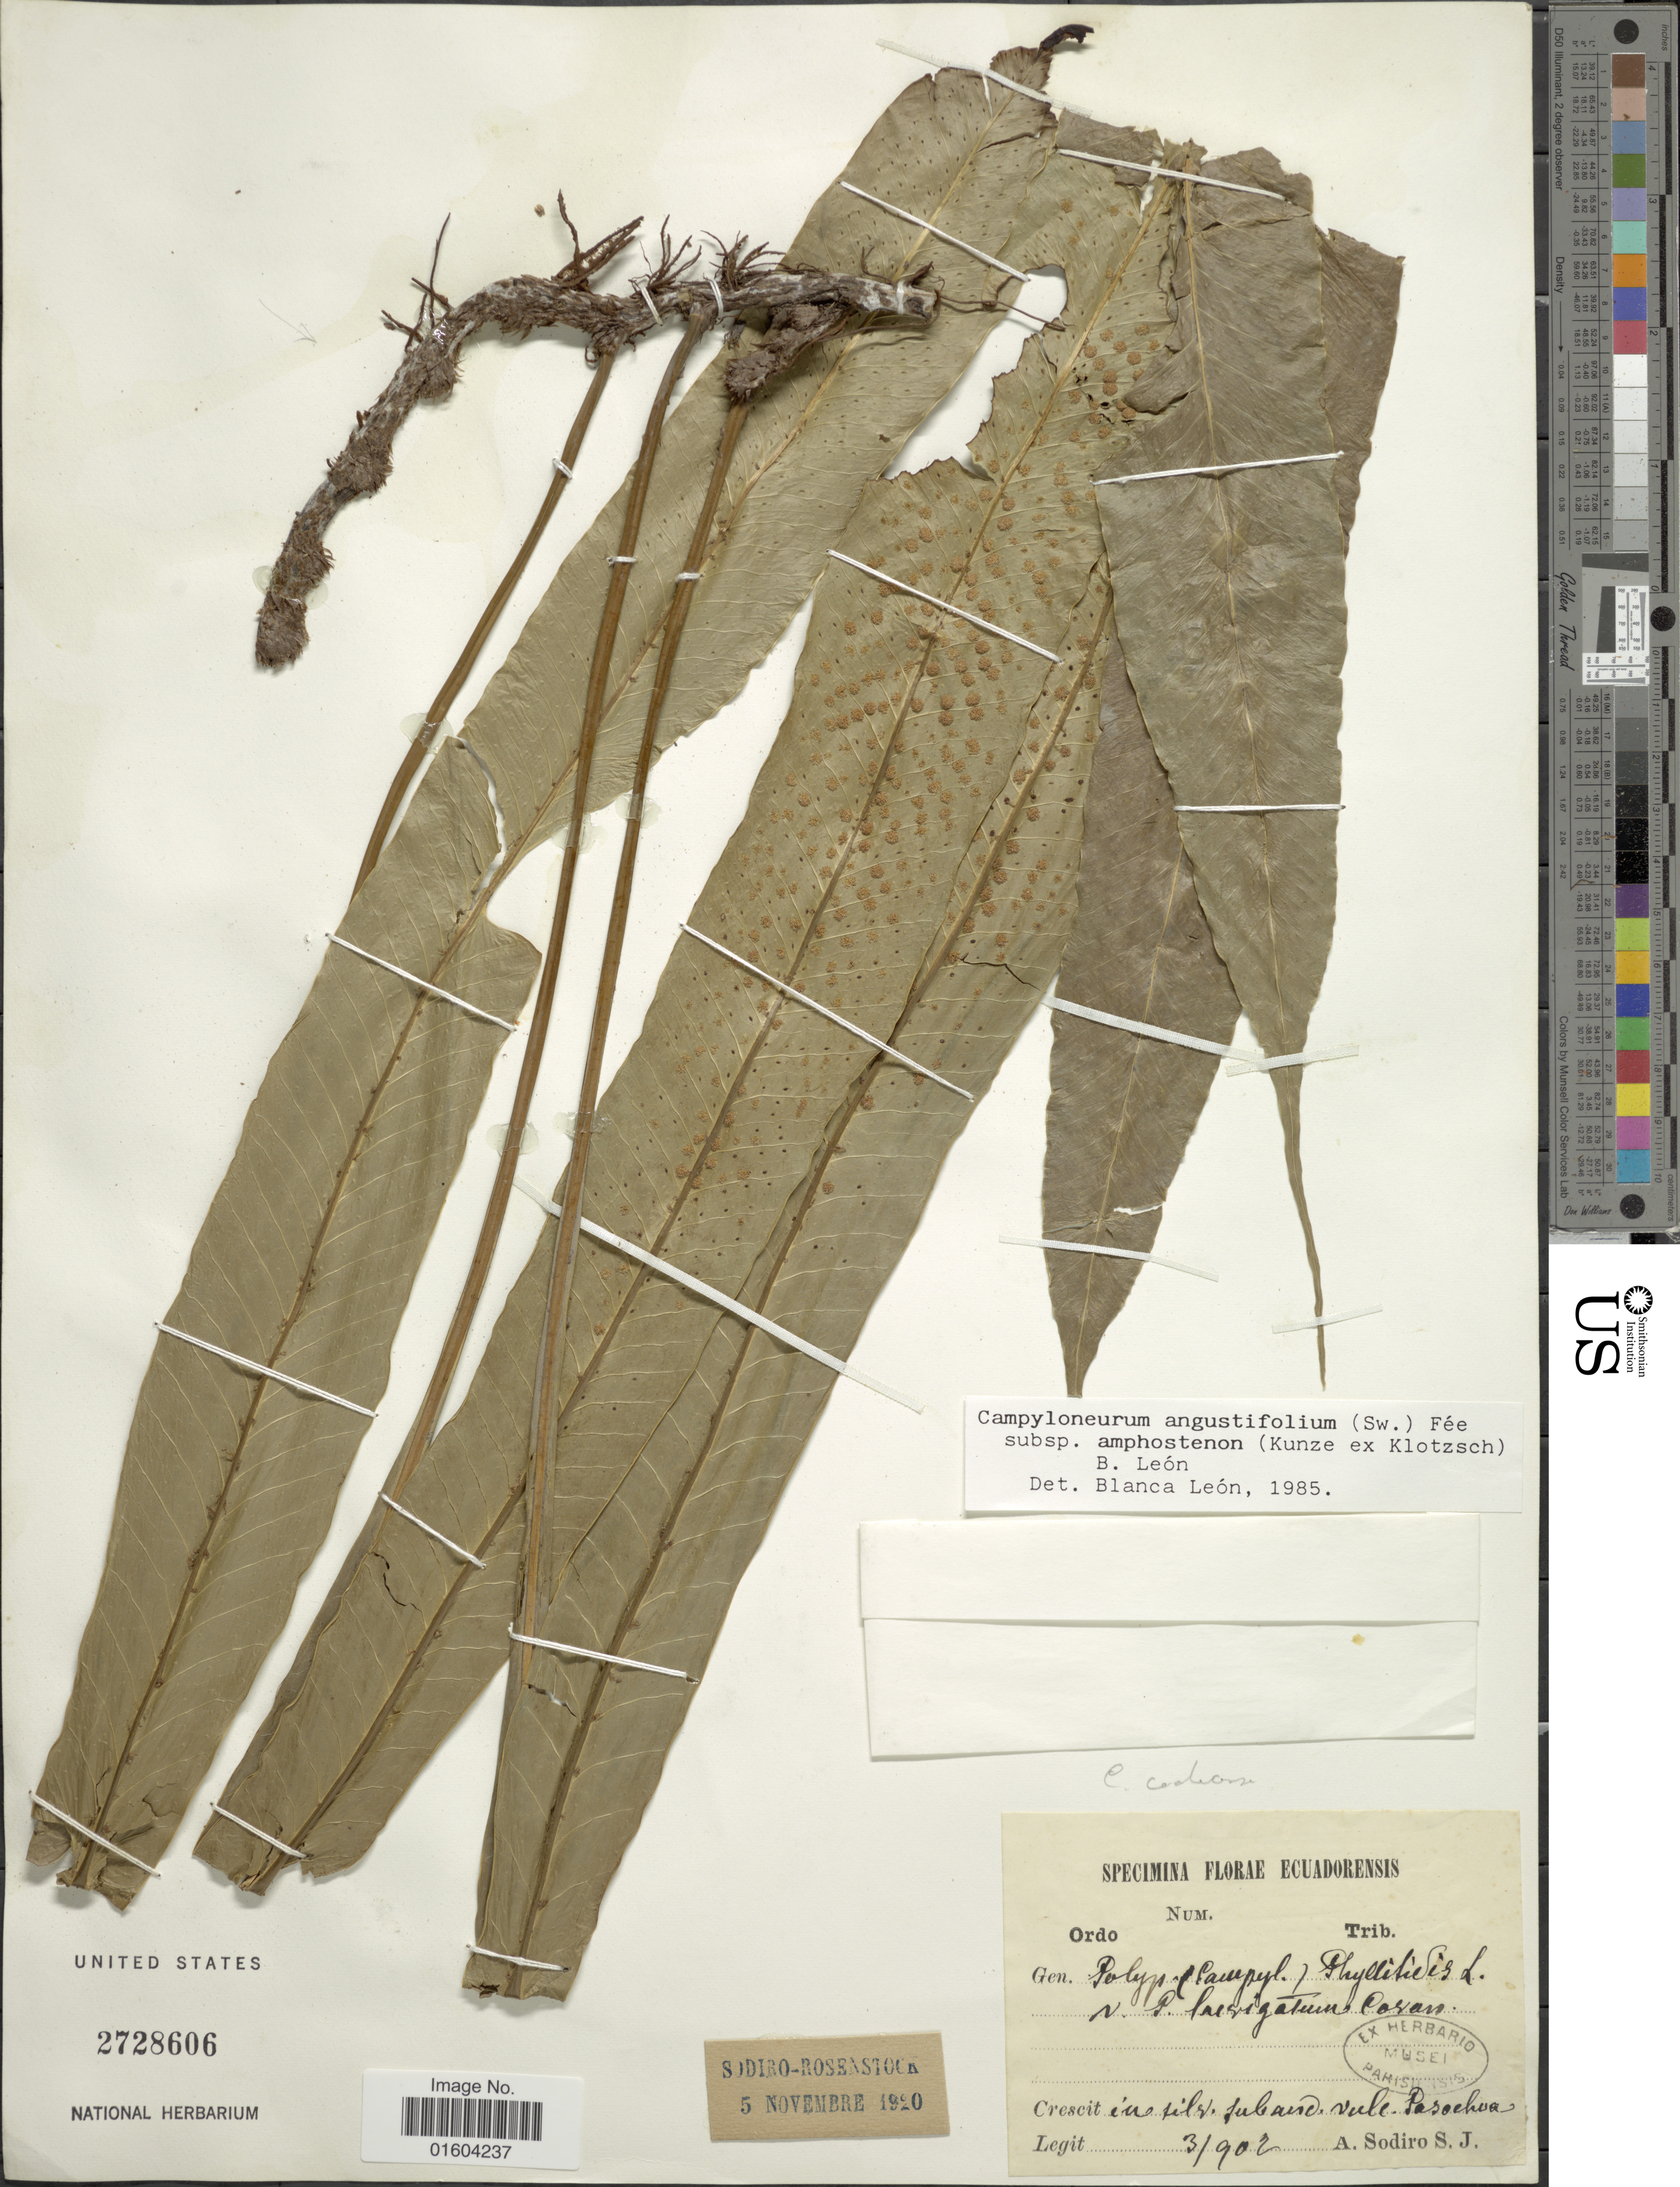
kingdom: Plantae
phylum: Tracheophyta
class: Polypodiopsida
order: Polypodiales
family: Polypodiaceae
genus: Campyloneurum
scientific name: Campyloneurum cochense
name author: (Hieron.) Ching & Farw.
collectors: A. Sodiro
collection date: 1902-03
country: Ecuador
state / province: Pichincha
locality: Ecuadorenses. in silv. suband. vulc.Pasochoa.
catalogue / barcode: US 2728606